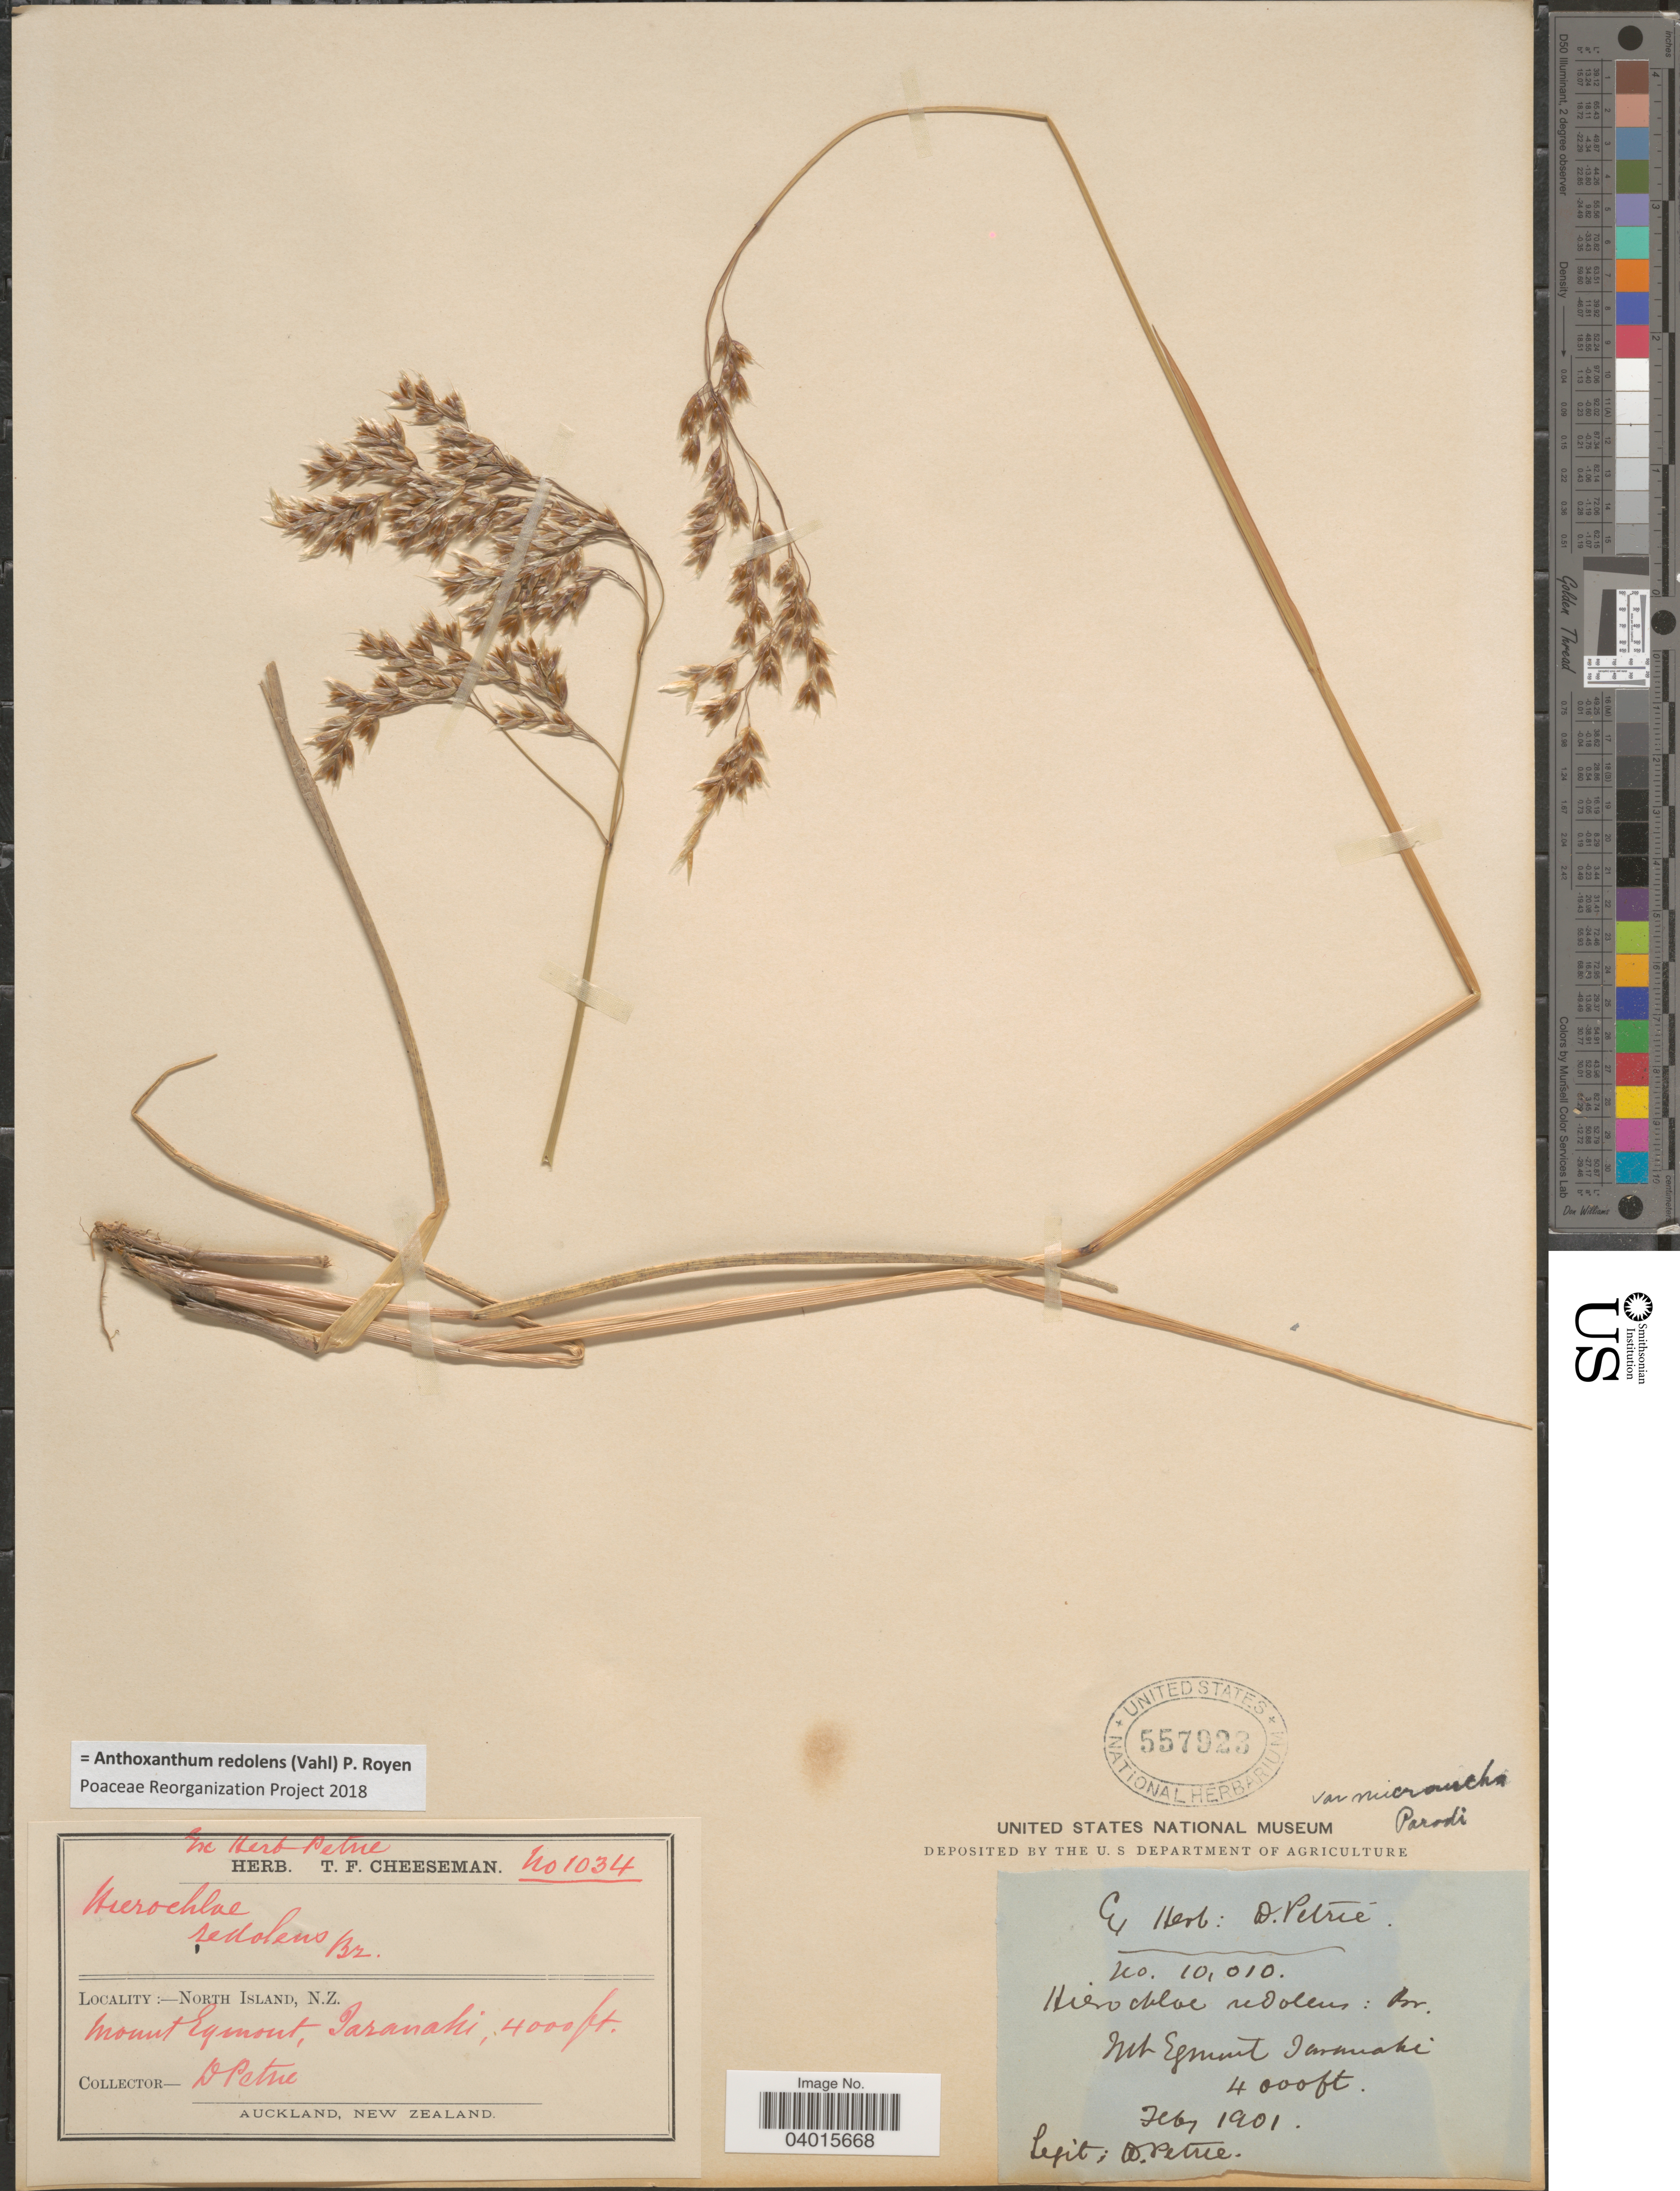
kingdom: Plantae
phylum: Tracheophyta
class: Liliopsida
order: Poales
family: Poaceae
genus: Anthoxanthum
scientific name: Anthoxanthum redolens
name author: (Vahl) P. Royen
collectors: D. Petrie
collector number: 10010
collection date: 1901-02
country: New Zealand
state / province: Auckland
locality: North Island, Mount Egmont, Taranaki.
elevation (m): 1219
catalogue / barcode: US 557923